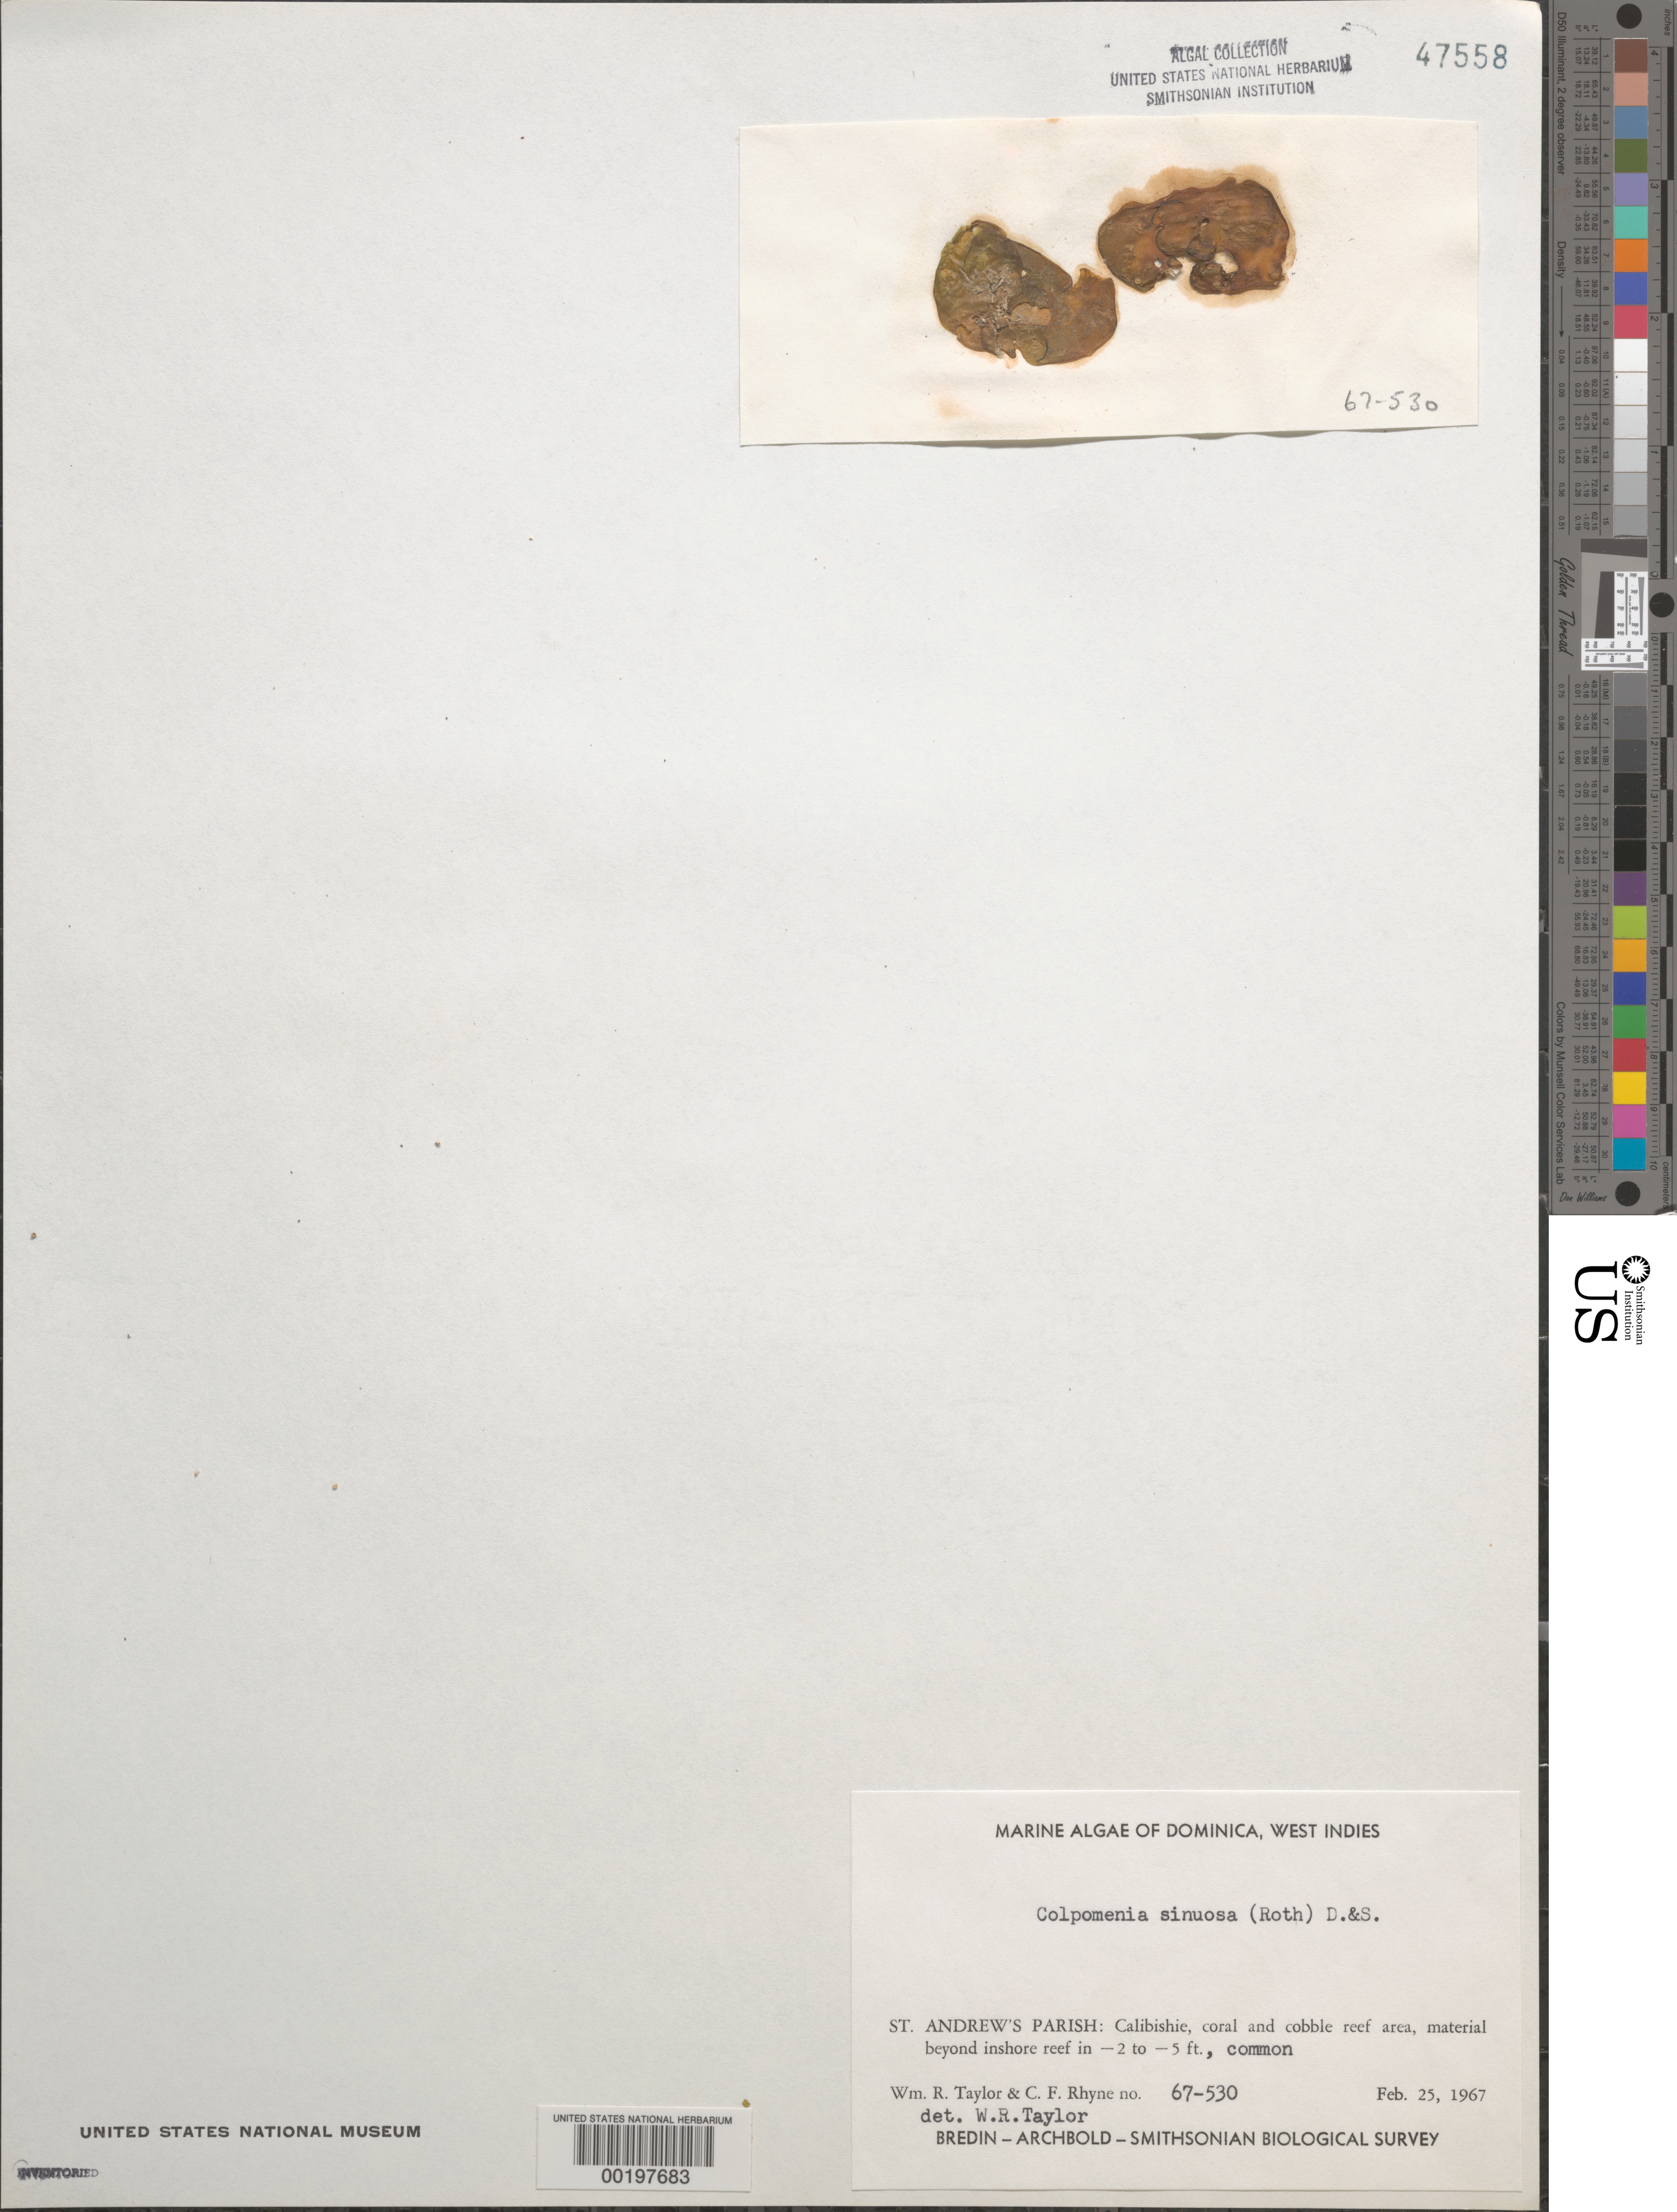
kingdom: Chromista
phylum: Ochrophyta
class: Phaeophyceae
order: Scytosiphonales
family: Scytosiphonaceae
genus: Colpomenia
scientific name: Colpomenia sinuosa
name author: (K. Mert. ex Roth) Derbes & Solier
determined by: Taylor, William R.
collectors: W. R. Taylor & C. Rhyne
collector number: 67-530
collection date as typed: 25 Feb 1967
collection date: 1967-02-25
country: Dominica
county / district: St. Andrew's Parish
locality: Calibishie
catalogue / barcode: US 47558